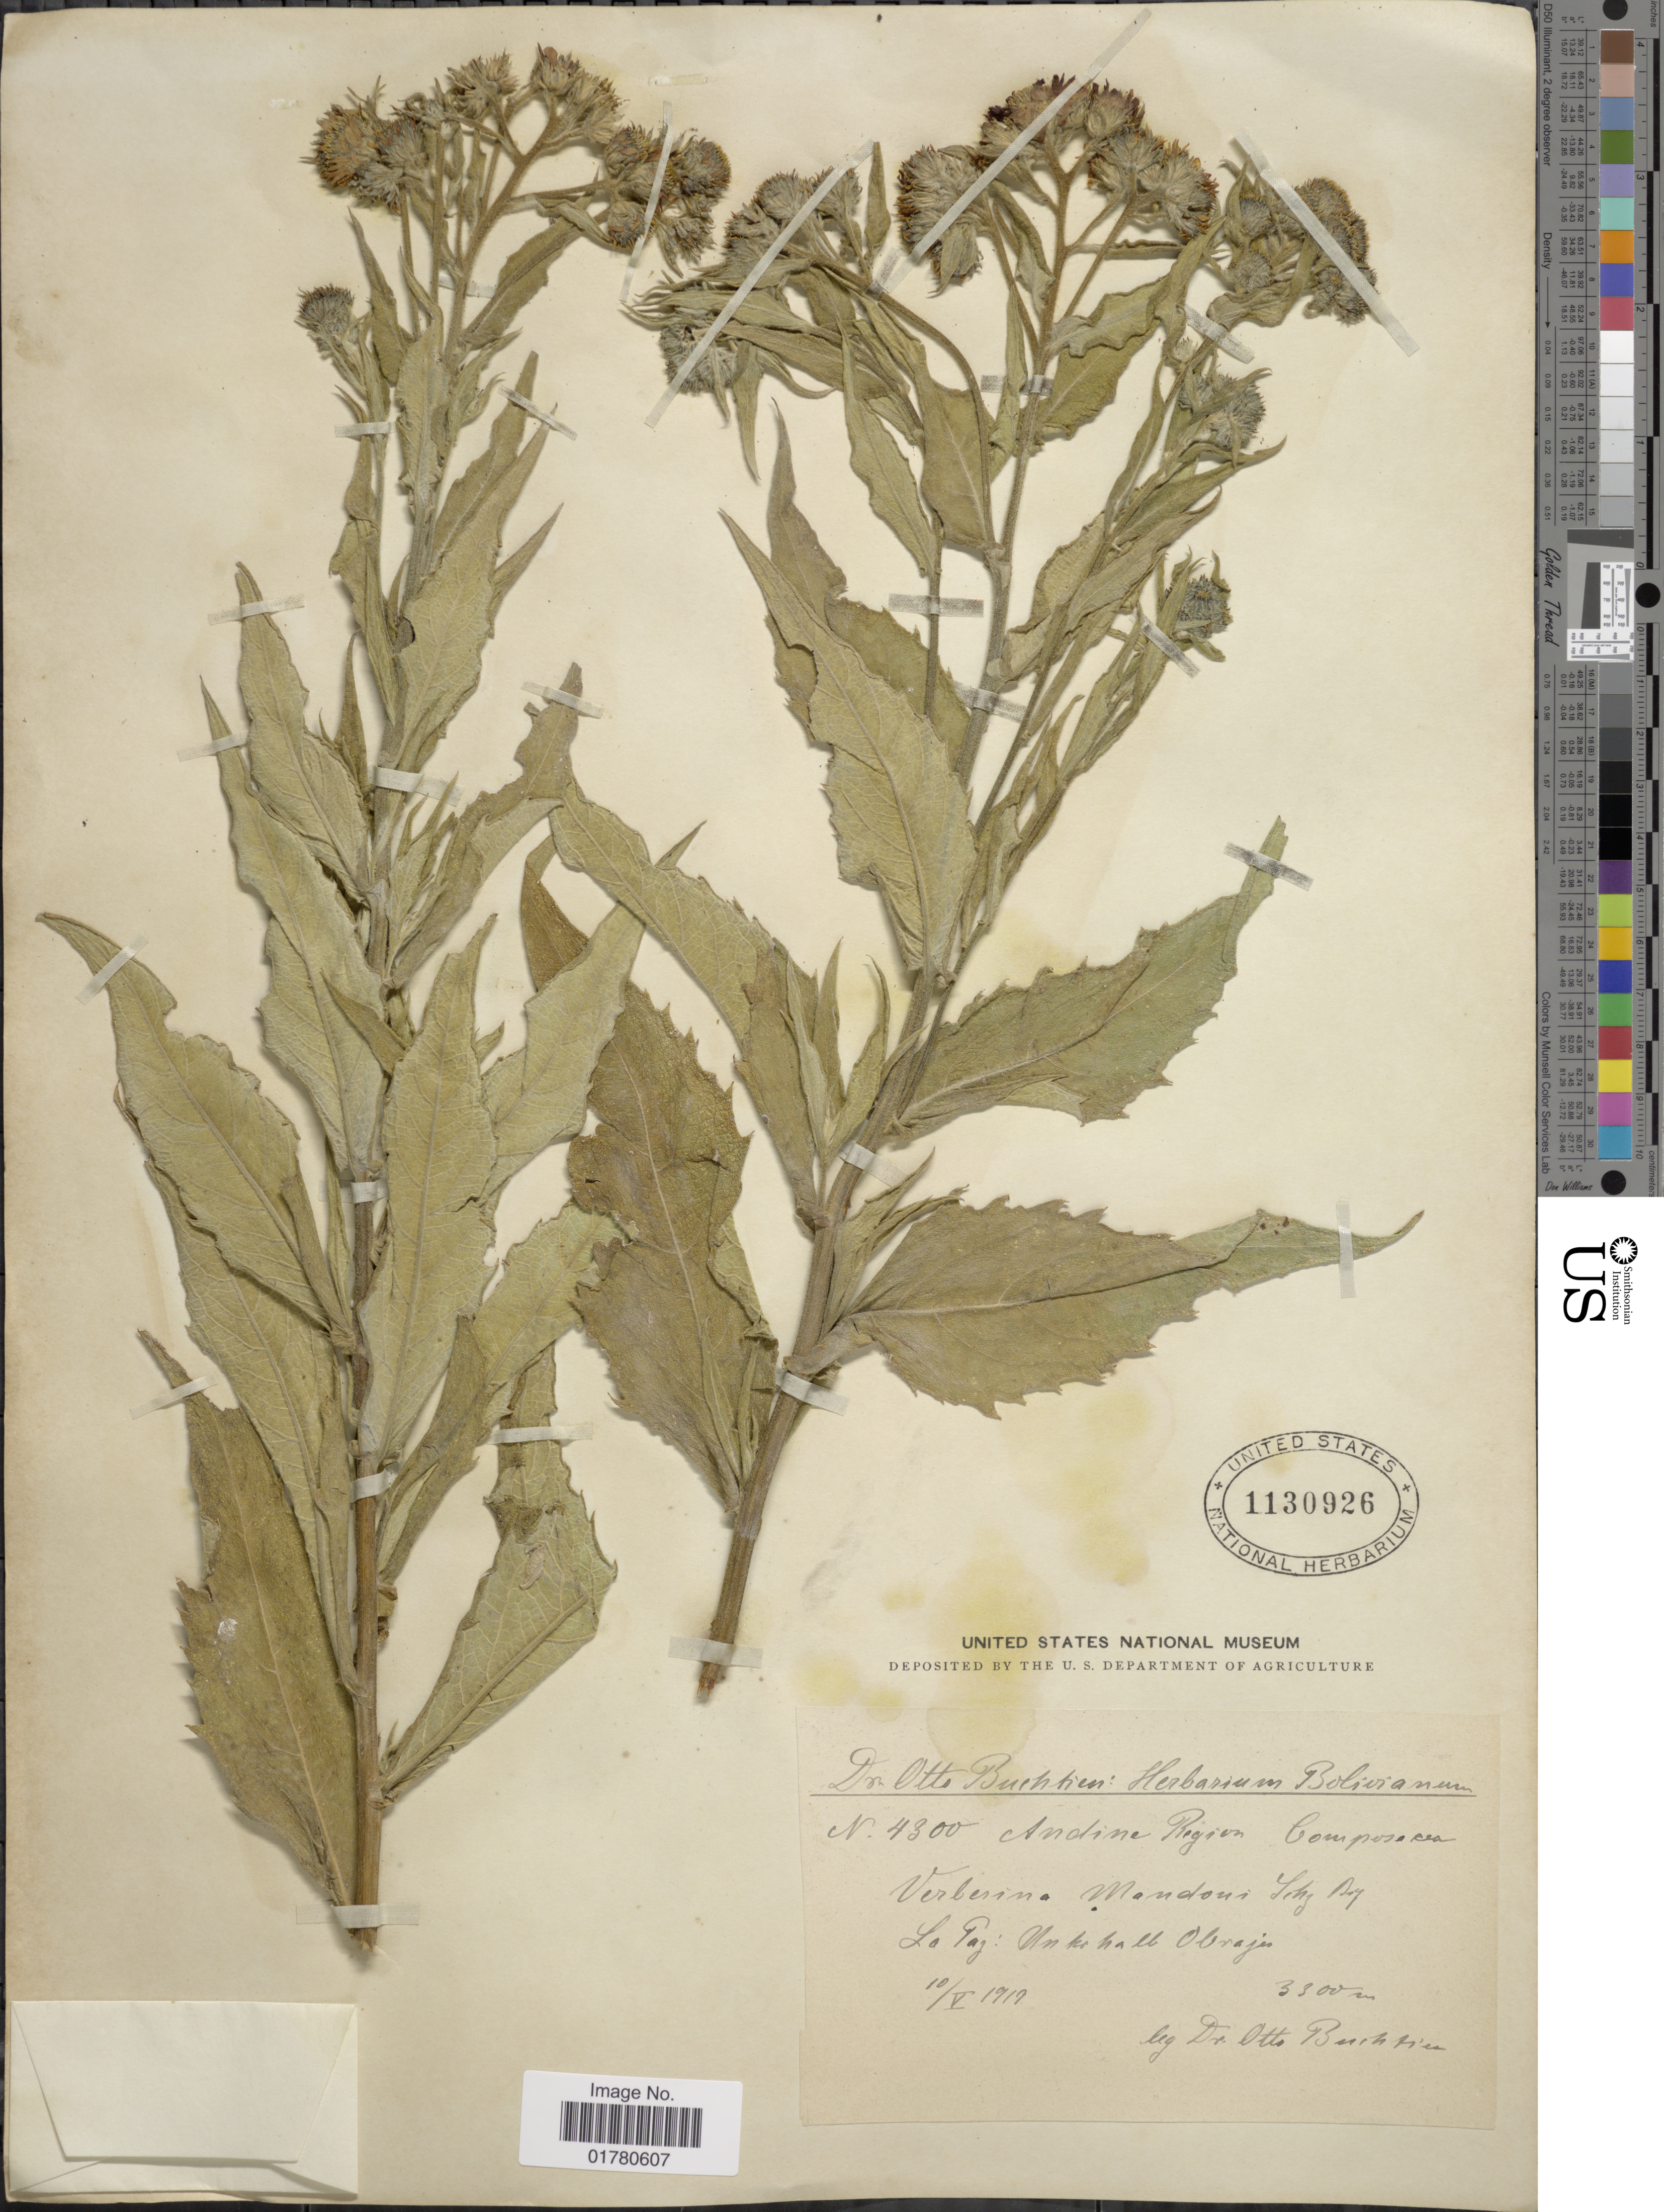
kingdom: Plantae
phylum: Tracheophyta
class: Magnoliopsida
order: Asterales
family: Asteraceae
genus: Verbesina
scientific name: Verbesina boliviana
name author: Klatt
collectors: O. Buchtien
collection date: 1919-05-10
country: Bolivia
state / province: La Paz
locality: Unterhalb Obrajes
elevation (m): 3300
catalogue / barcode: US 1130926